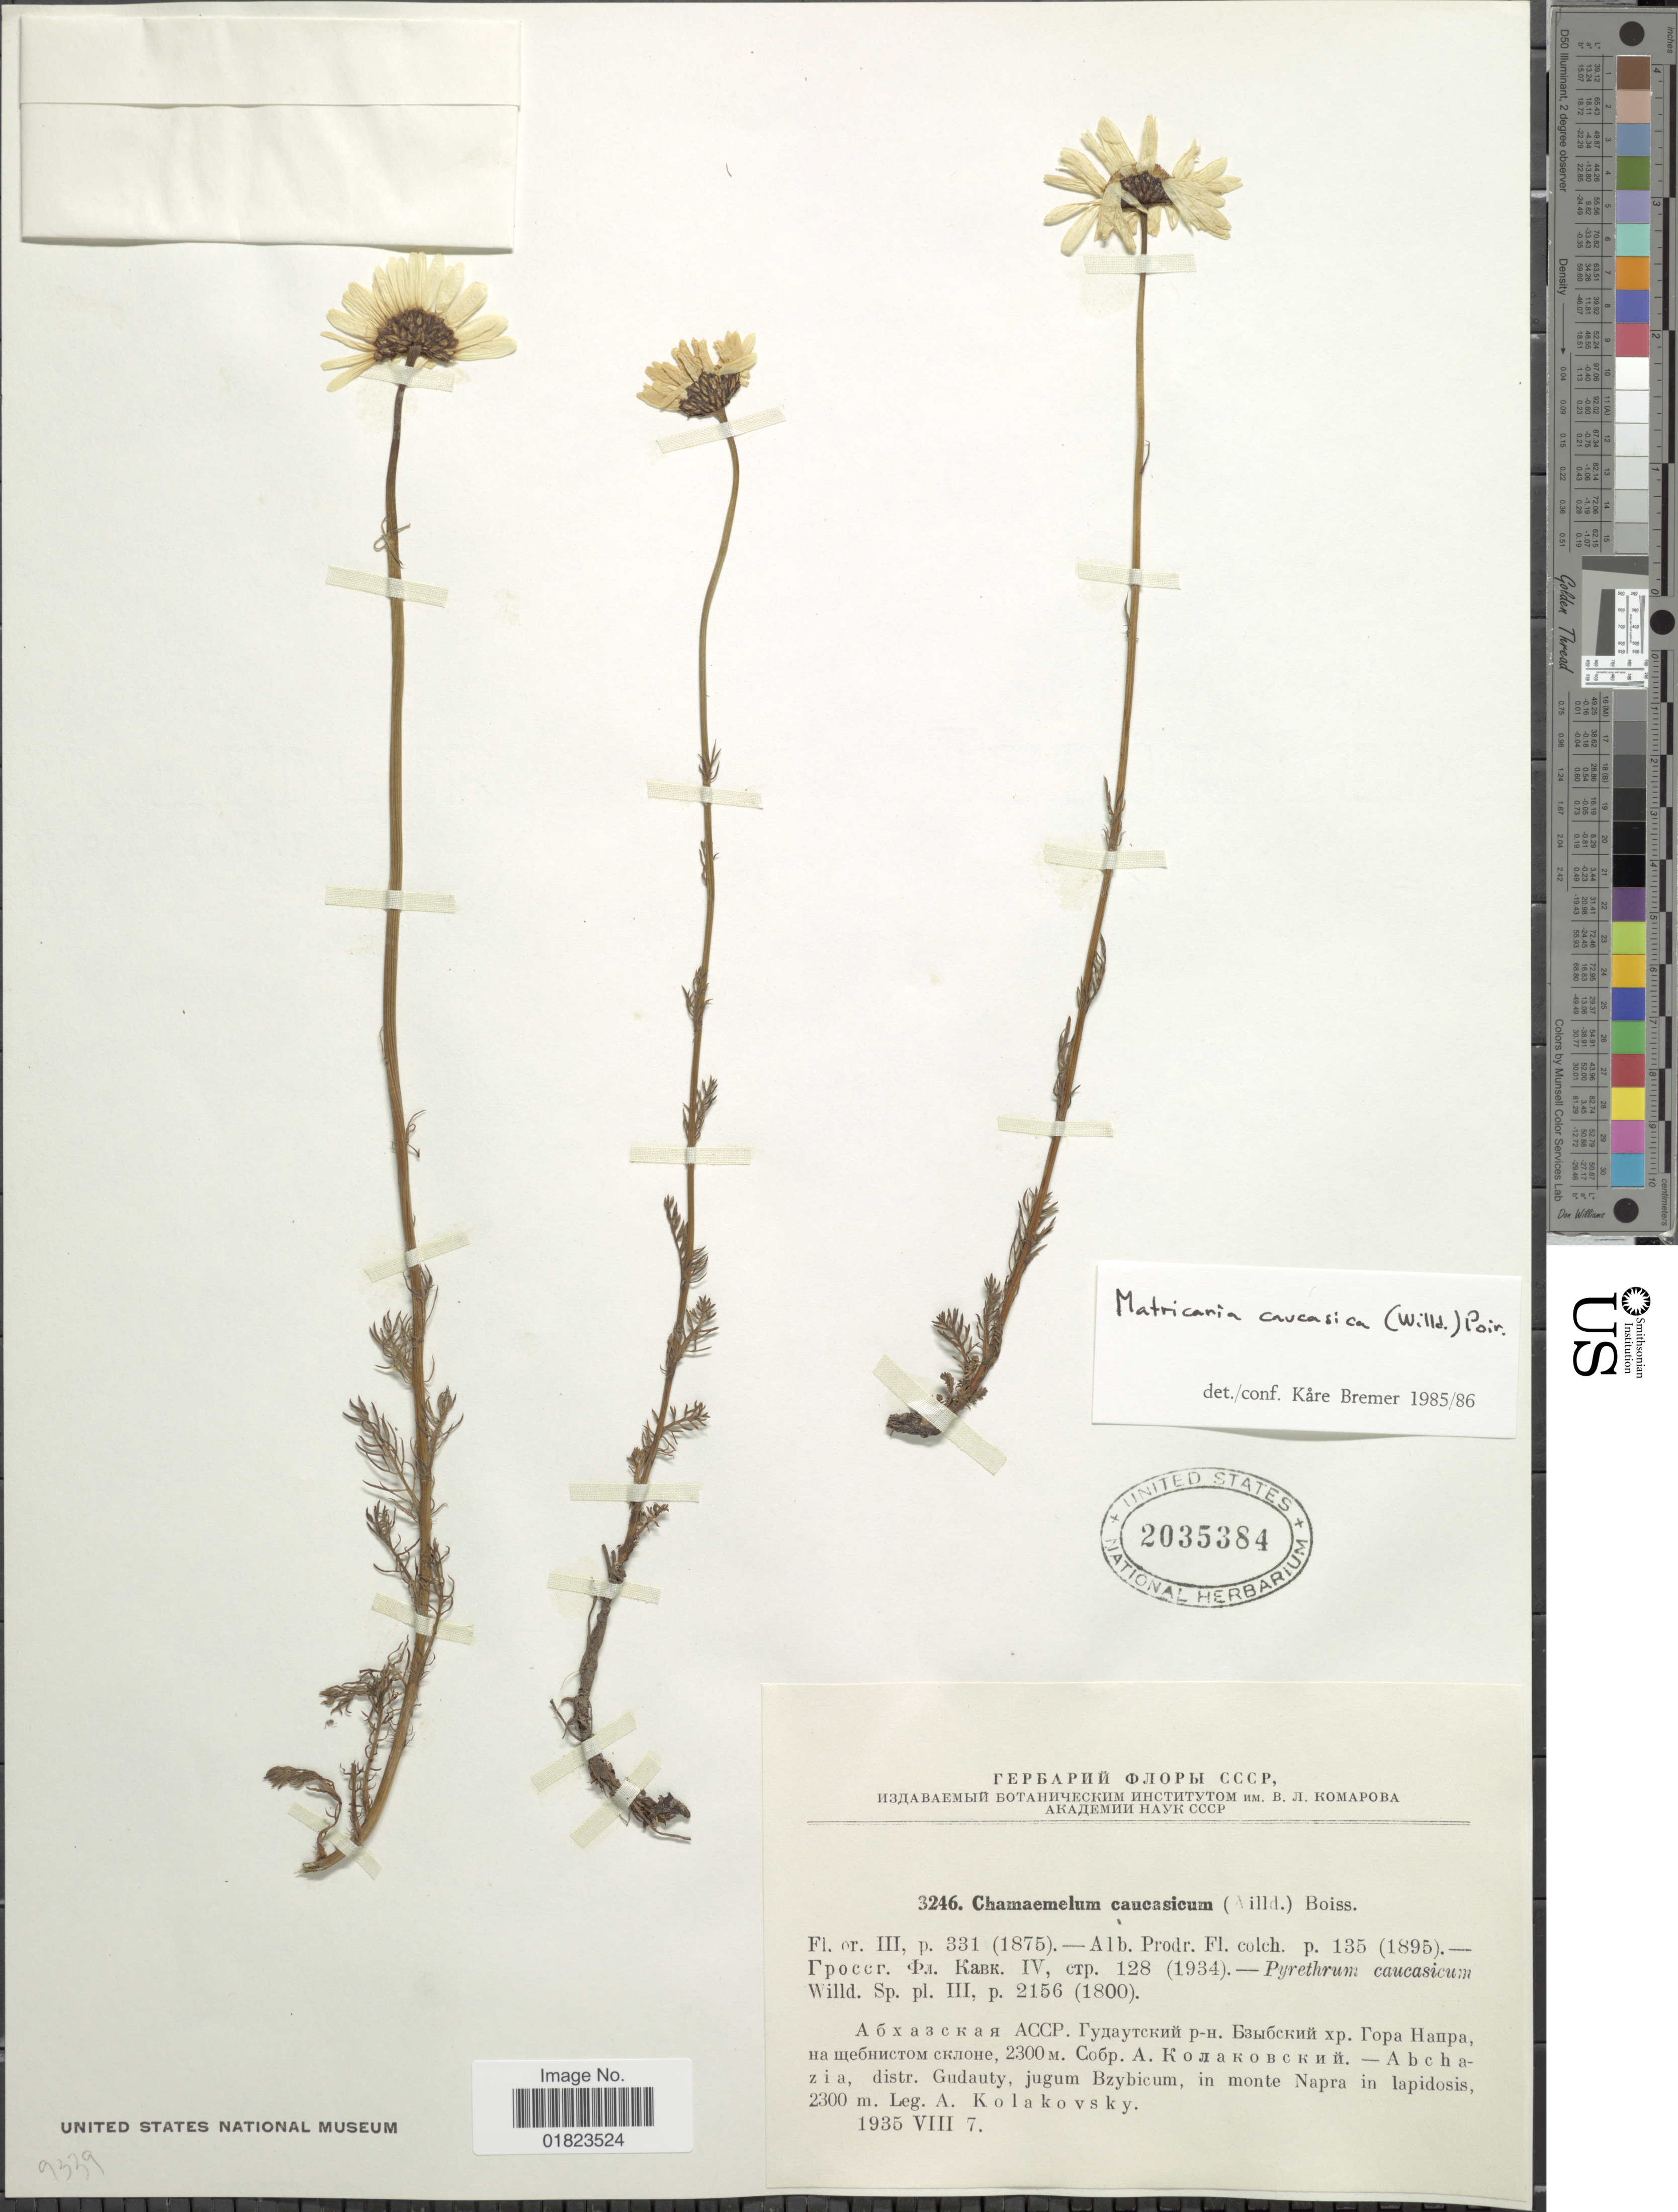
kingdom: Plantae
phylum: Tracheophyta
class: Magnoliopsida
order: Asterales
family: Asteraceae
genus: Tripleurospermum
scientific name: Tripleurospermum caucasicum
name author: (Willd.) Poir.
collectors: A. Kolakovsky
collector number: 3246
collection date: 1935-08-07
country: Georgia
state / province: Abkhazia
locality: Abchazia, distr. Gudauty, jugum Bzybicum, in monte Napra in lapidosis.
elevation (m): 2300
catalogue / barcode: US 2035384